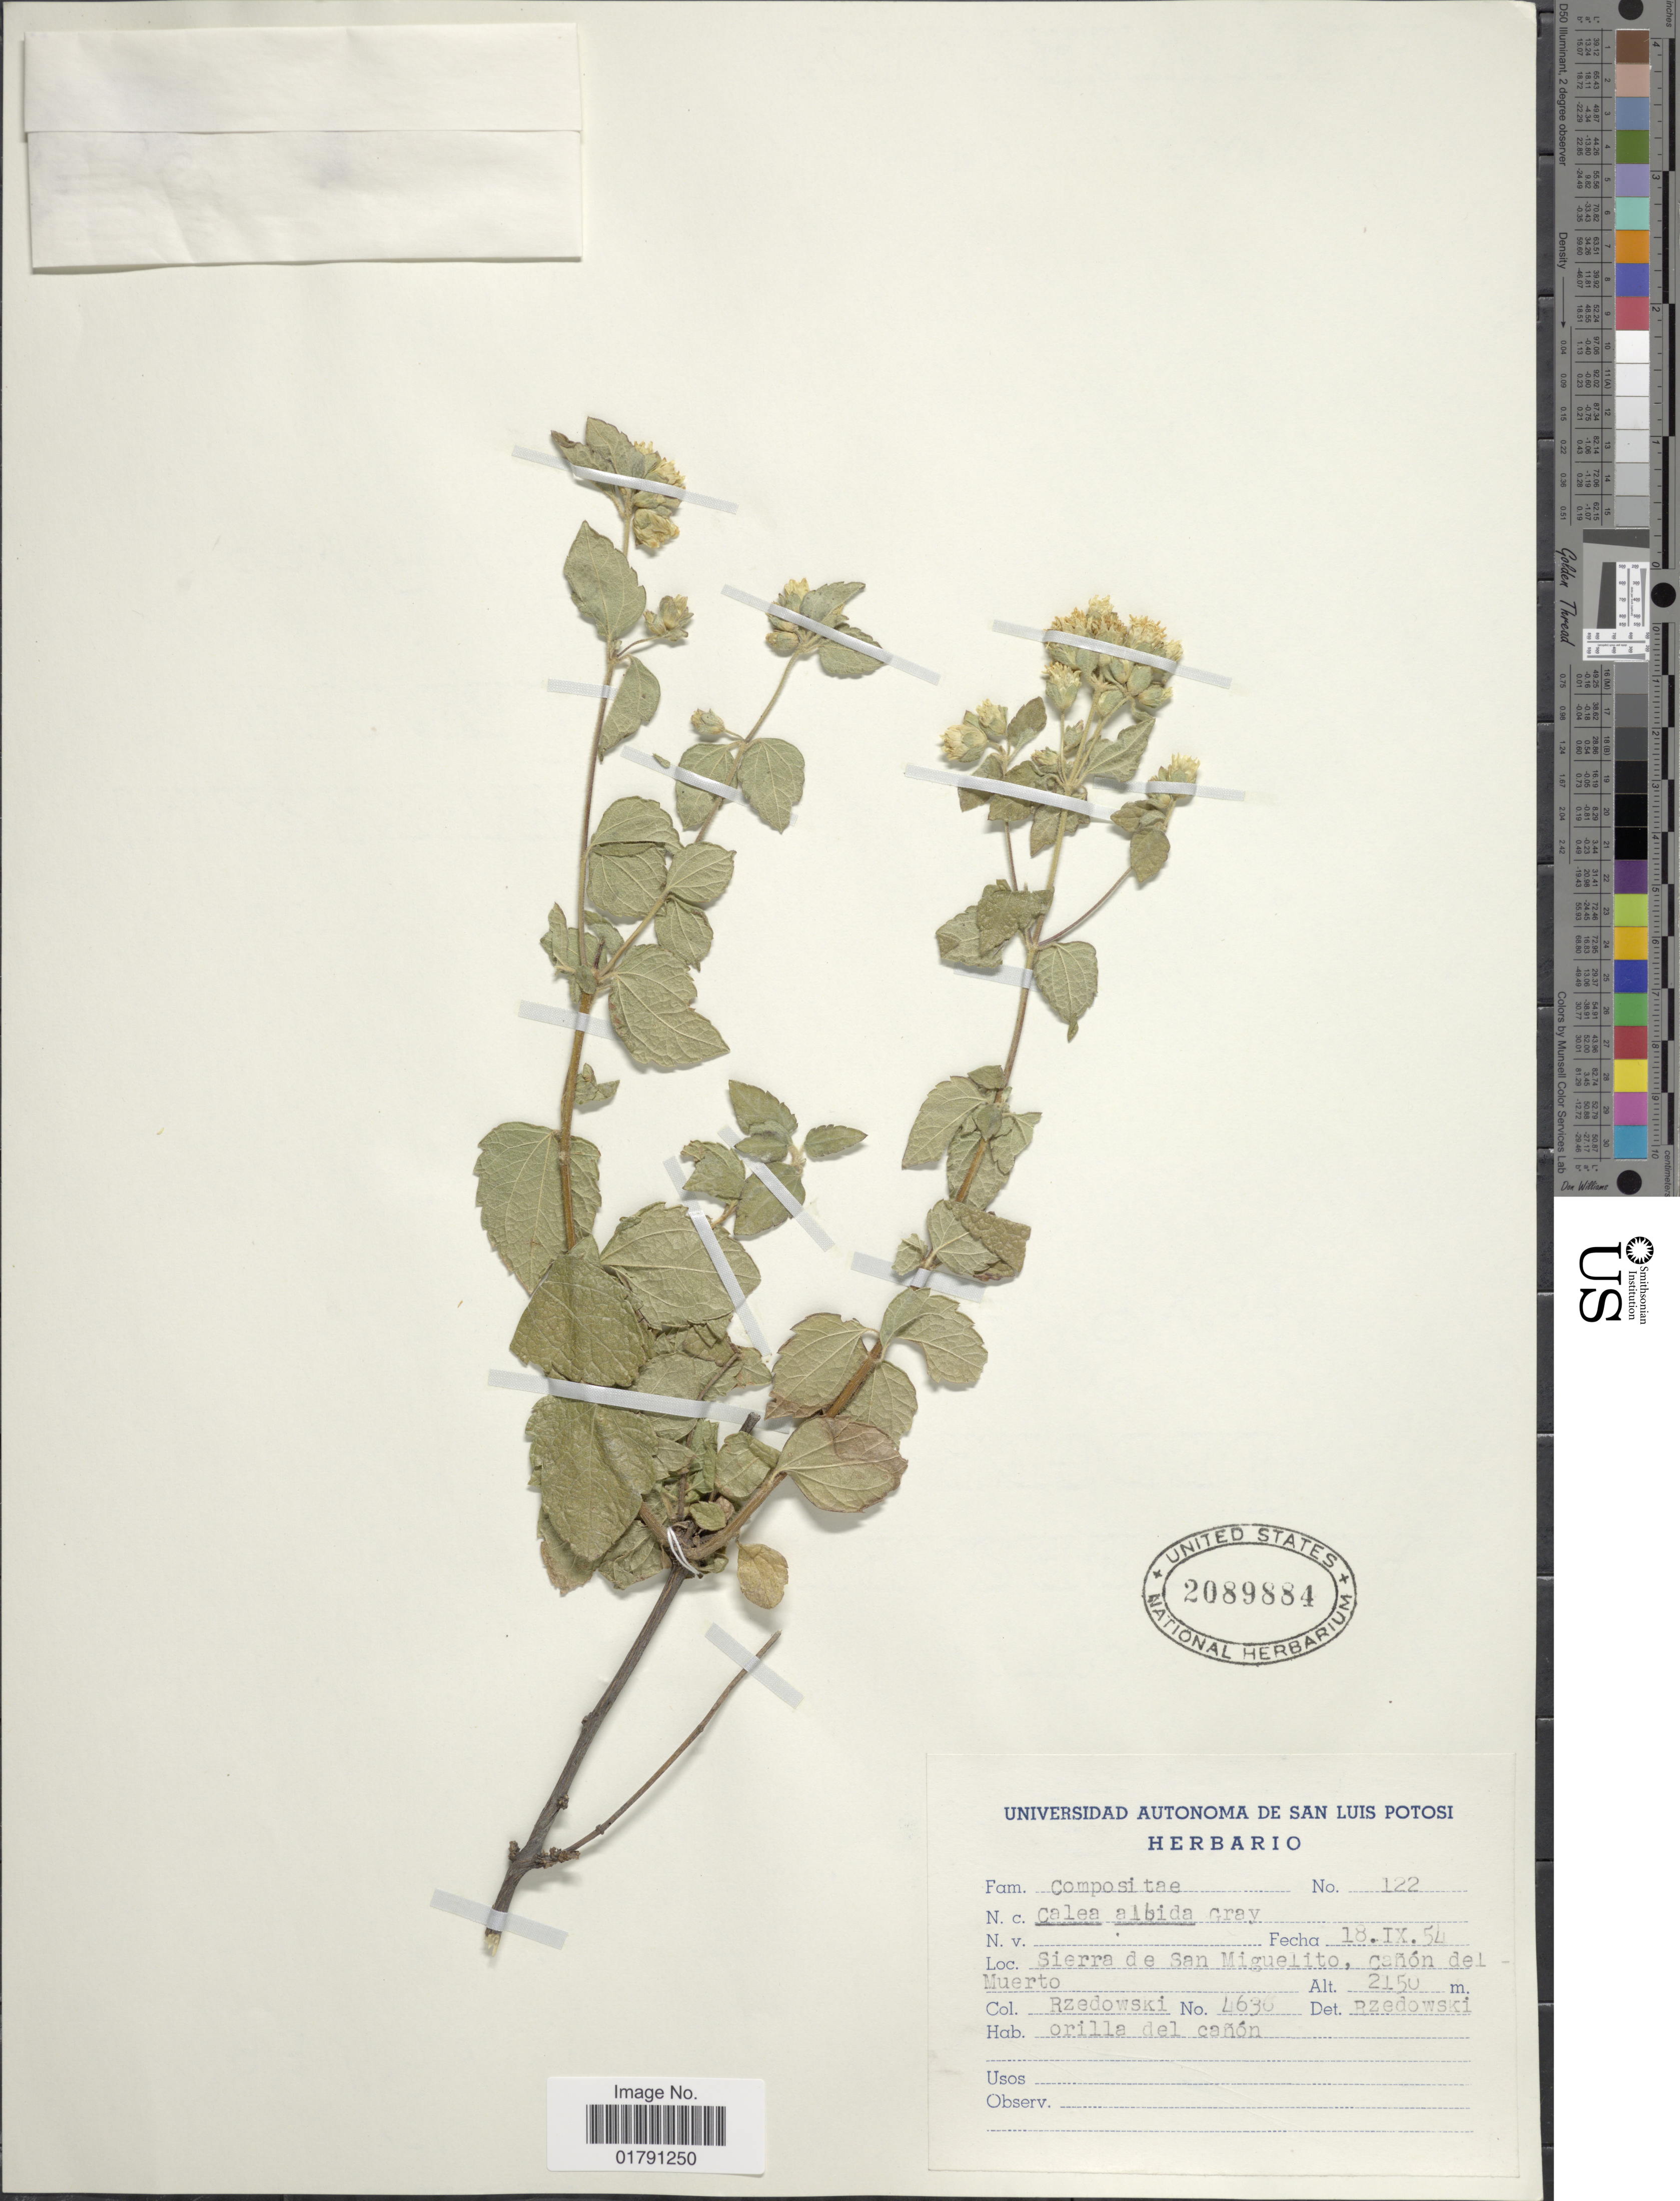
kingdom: Plantae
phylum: Tracheophyta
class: Magnoliopsida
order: Asterales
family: Asteraceae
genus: Calea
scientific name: Calea ternifolia var. calyculata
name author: (B.L. Rob.) Wussow et al.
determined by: Bueno, Vinicius Resende, (ICN), Universidade Federal do Rio Grande do Sul (BRAZIL)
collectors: Rzedowski, --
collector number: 4636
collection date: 1954-09-18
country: Mexico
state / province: Baja California Norte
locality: Sierra de San Miguelito, Canon del Muerto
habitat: Orille de canon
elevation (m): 2150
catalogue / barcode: US 2089884